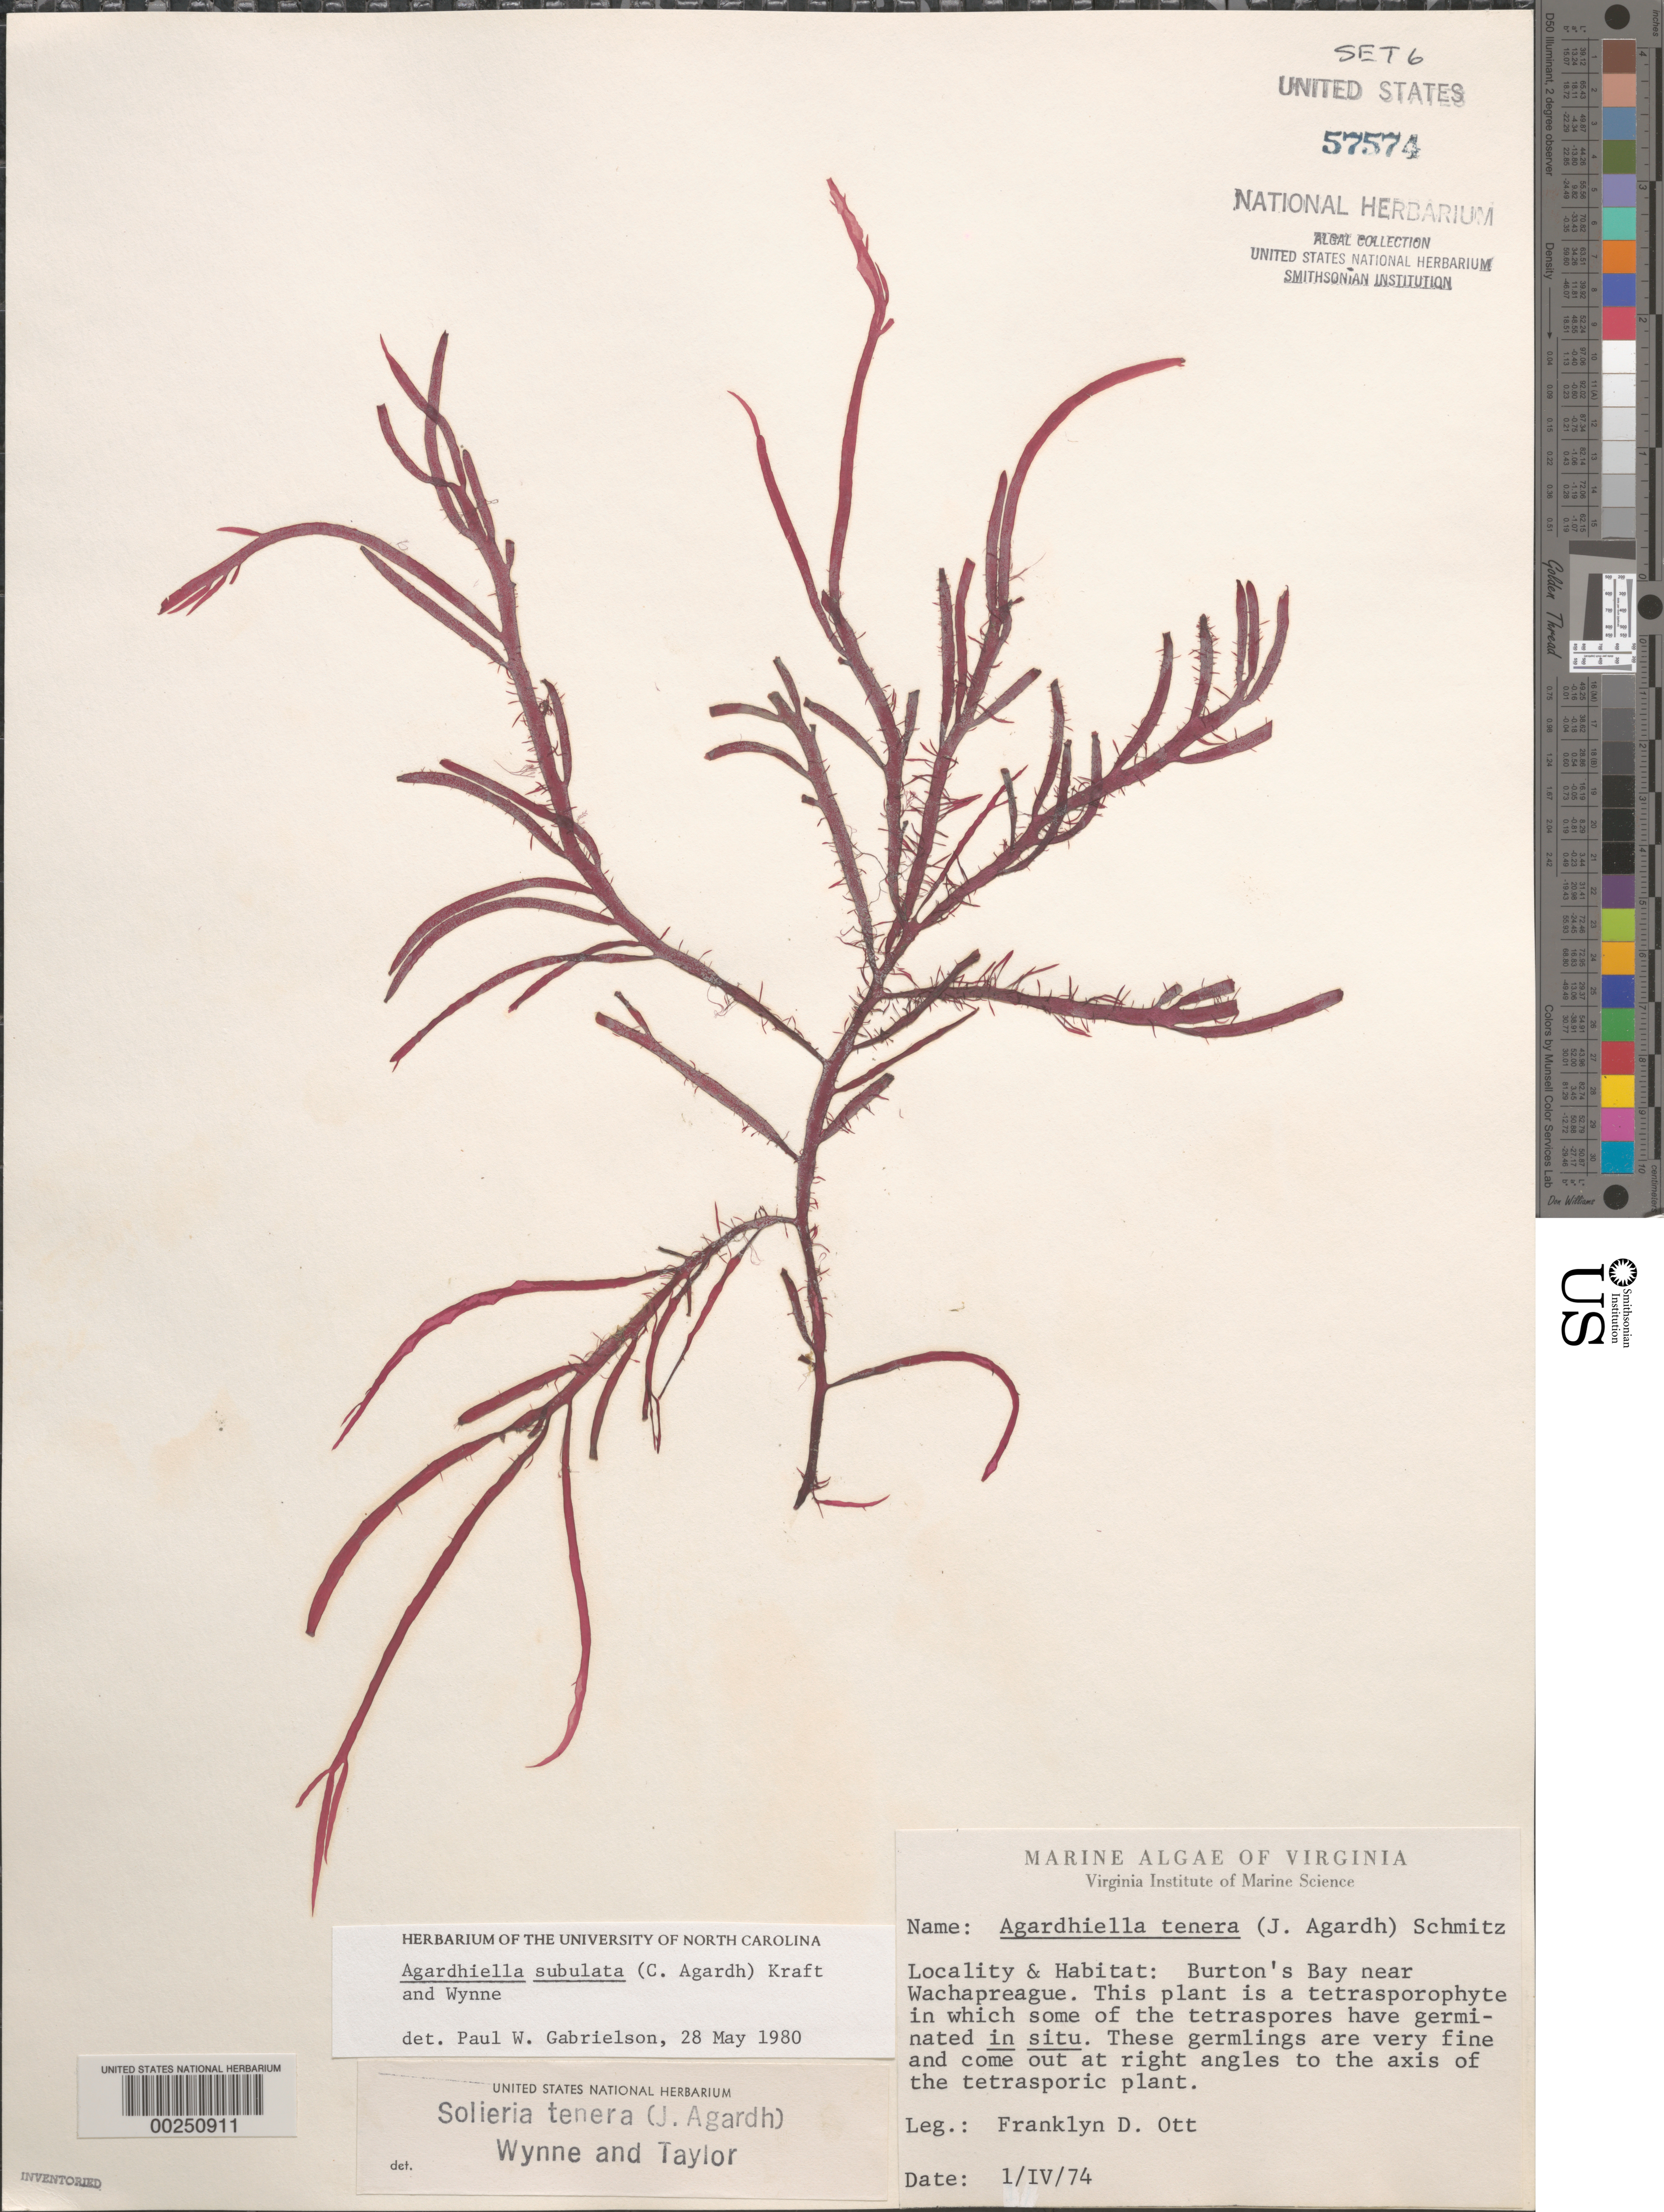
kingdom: Plantae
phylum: Rhodophyta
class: Florideophyceae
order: Gigartinales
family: Solieriaceae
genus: Agardhiella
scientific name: Agardhiella subulata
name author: (C. Agardh) G.T.Kraft & M.J. Wynne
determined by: Gabrielson, P. W.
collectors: F. Ott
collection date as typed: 01 Apr 1974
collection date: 1974-04-01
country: United States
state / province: Virginia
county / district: Accomack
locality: Burton's Bay near Wachapreague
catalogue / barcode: US 57574